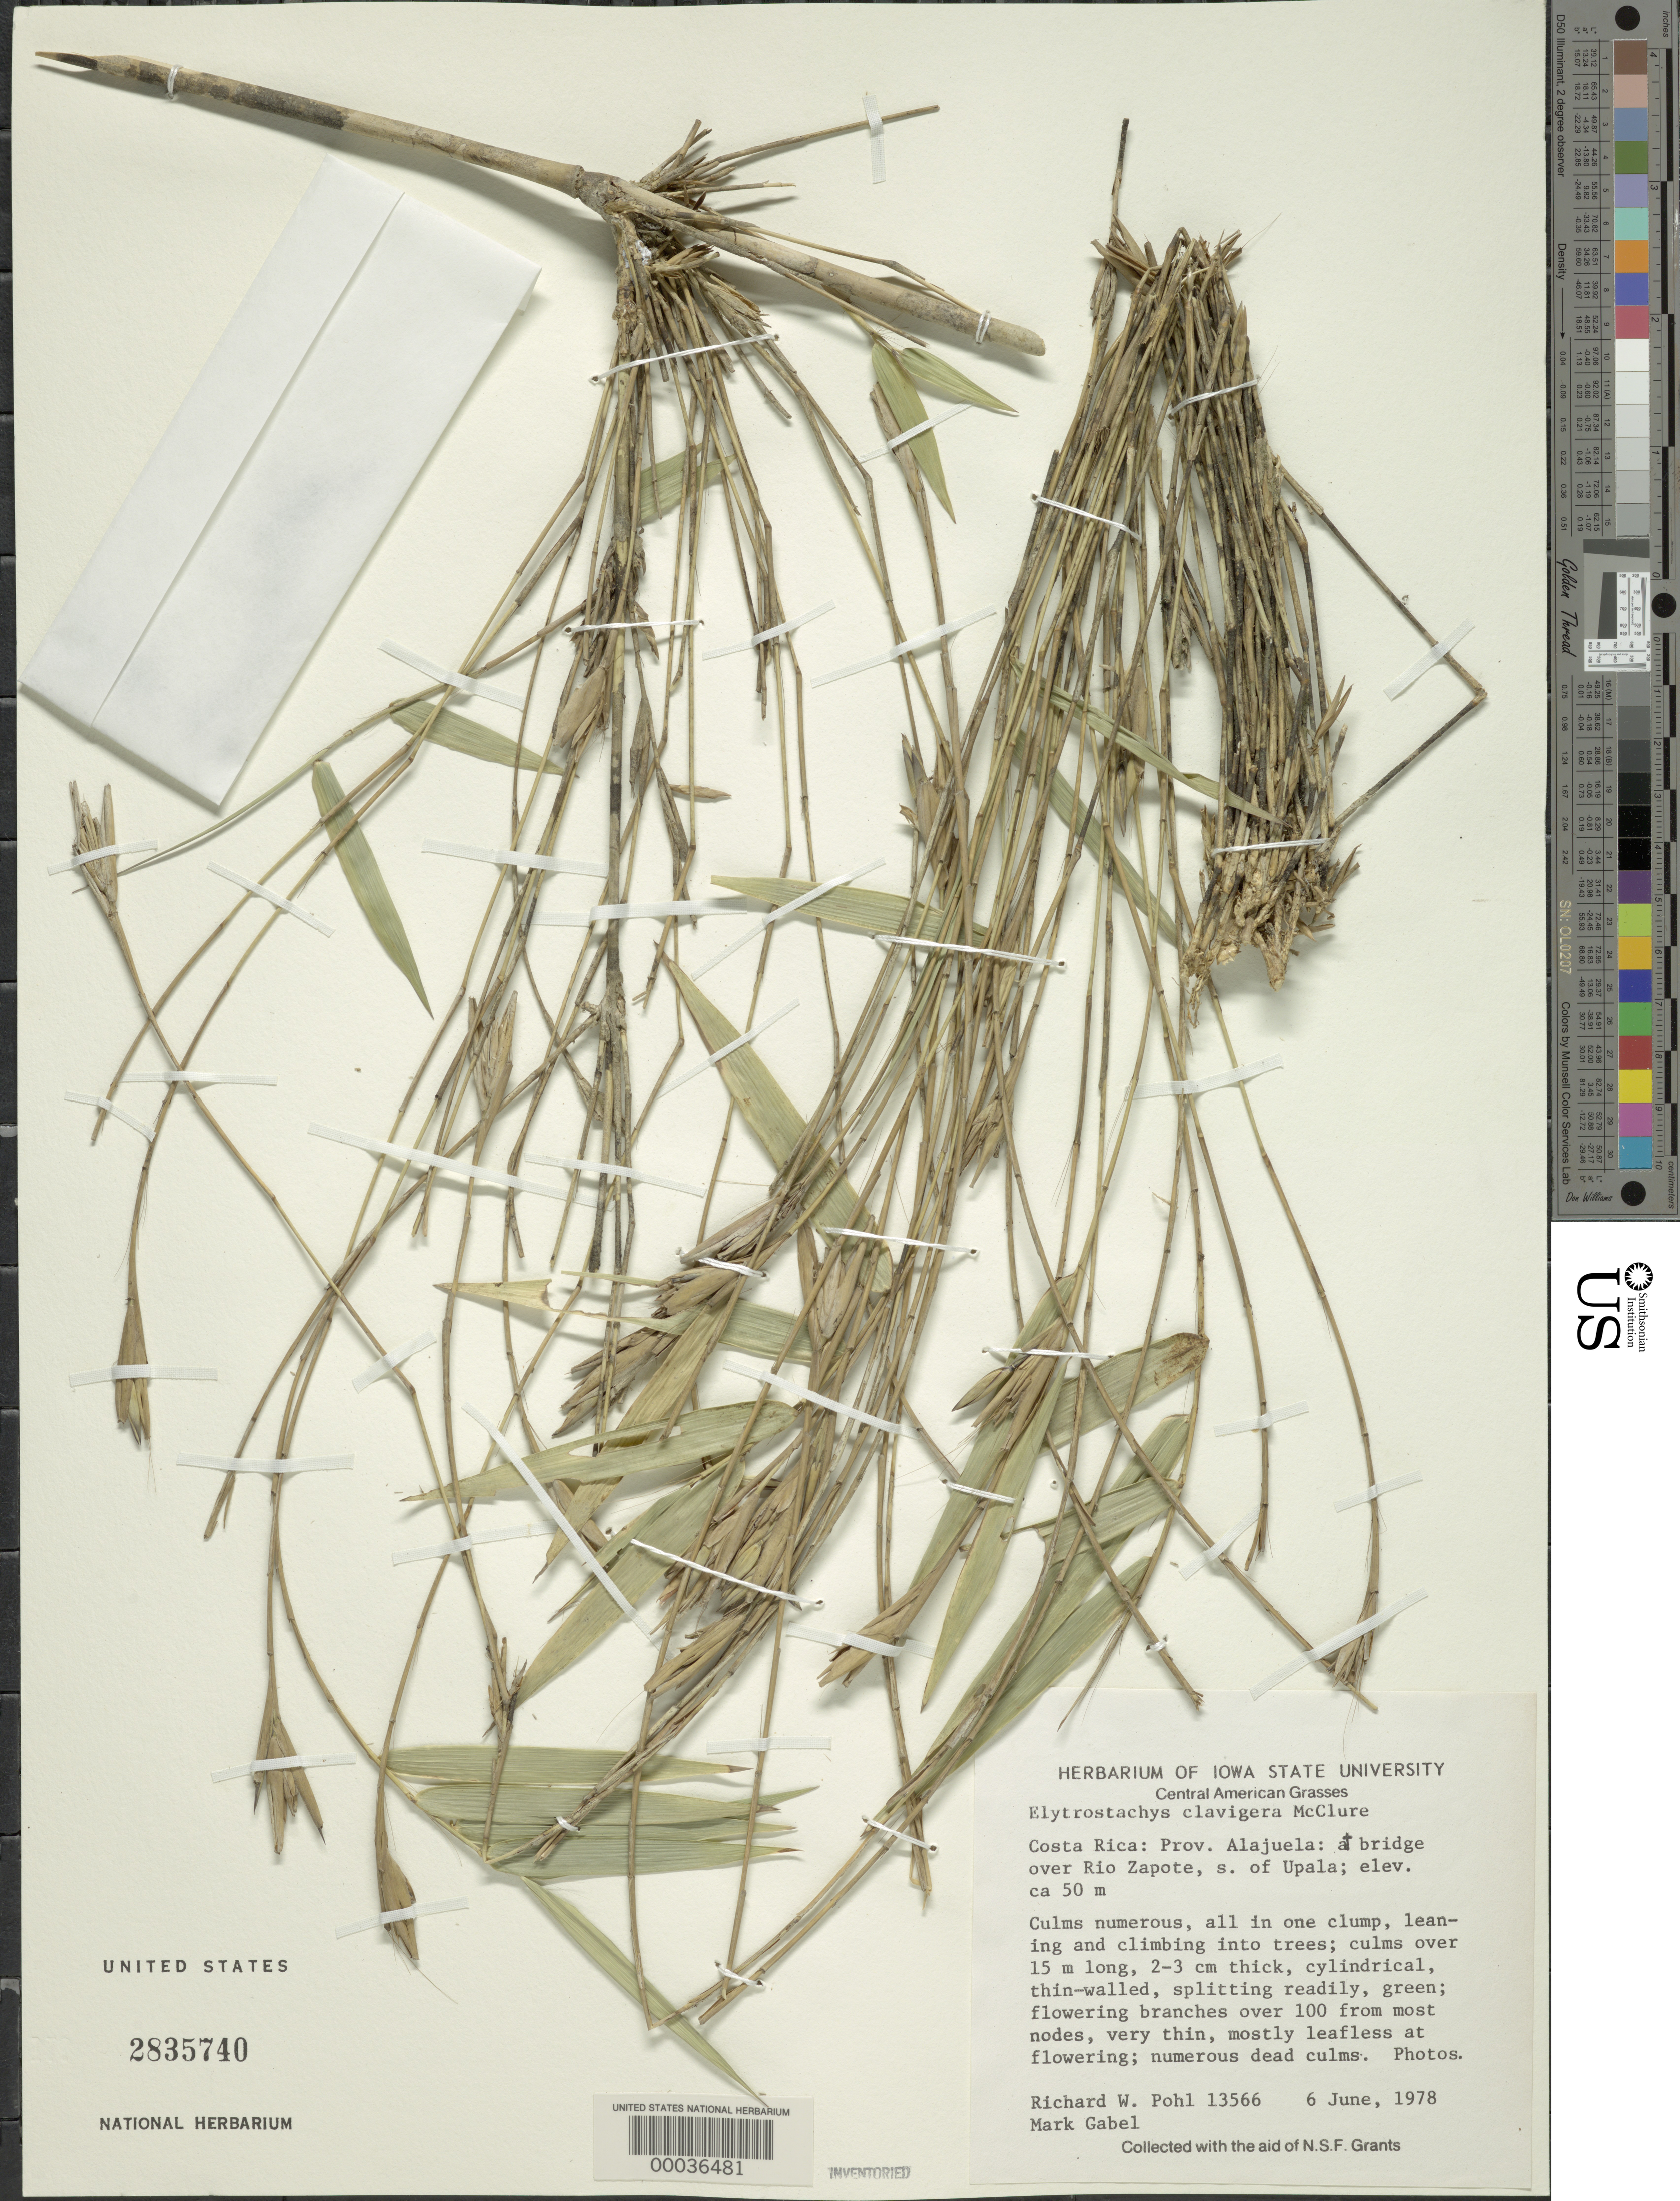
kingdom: Plantae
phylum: Tracheophyta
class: Liliopsida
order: Poales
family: Poaceae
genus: Elytrostachys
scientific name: Elytrostachys clavigera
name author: McClure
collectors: R. W. Pohl & M. Gabel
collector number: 13566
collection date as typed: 06 Jun 1978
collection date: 1978-06-06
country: Costa Rica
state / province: Alajuela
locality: Bridge over Rio Zapote, S of Upala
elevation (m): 50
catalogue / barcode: US 2835740